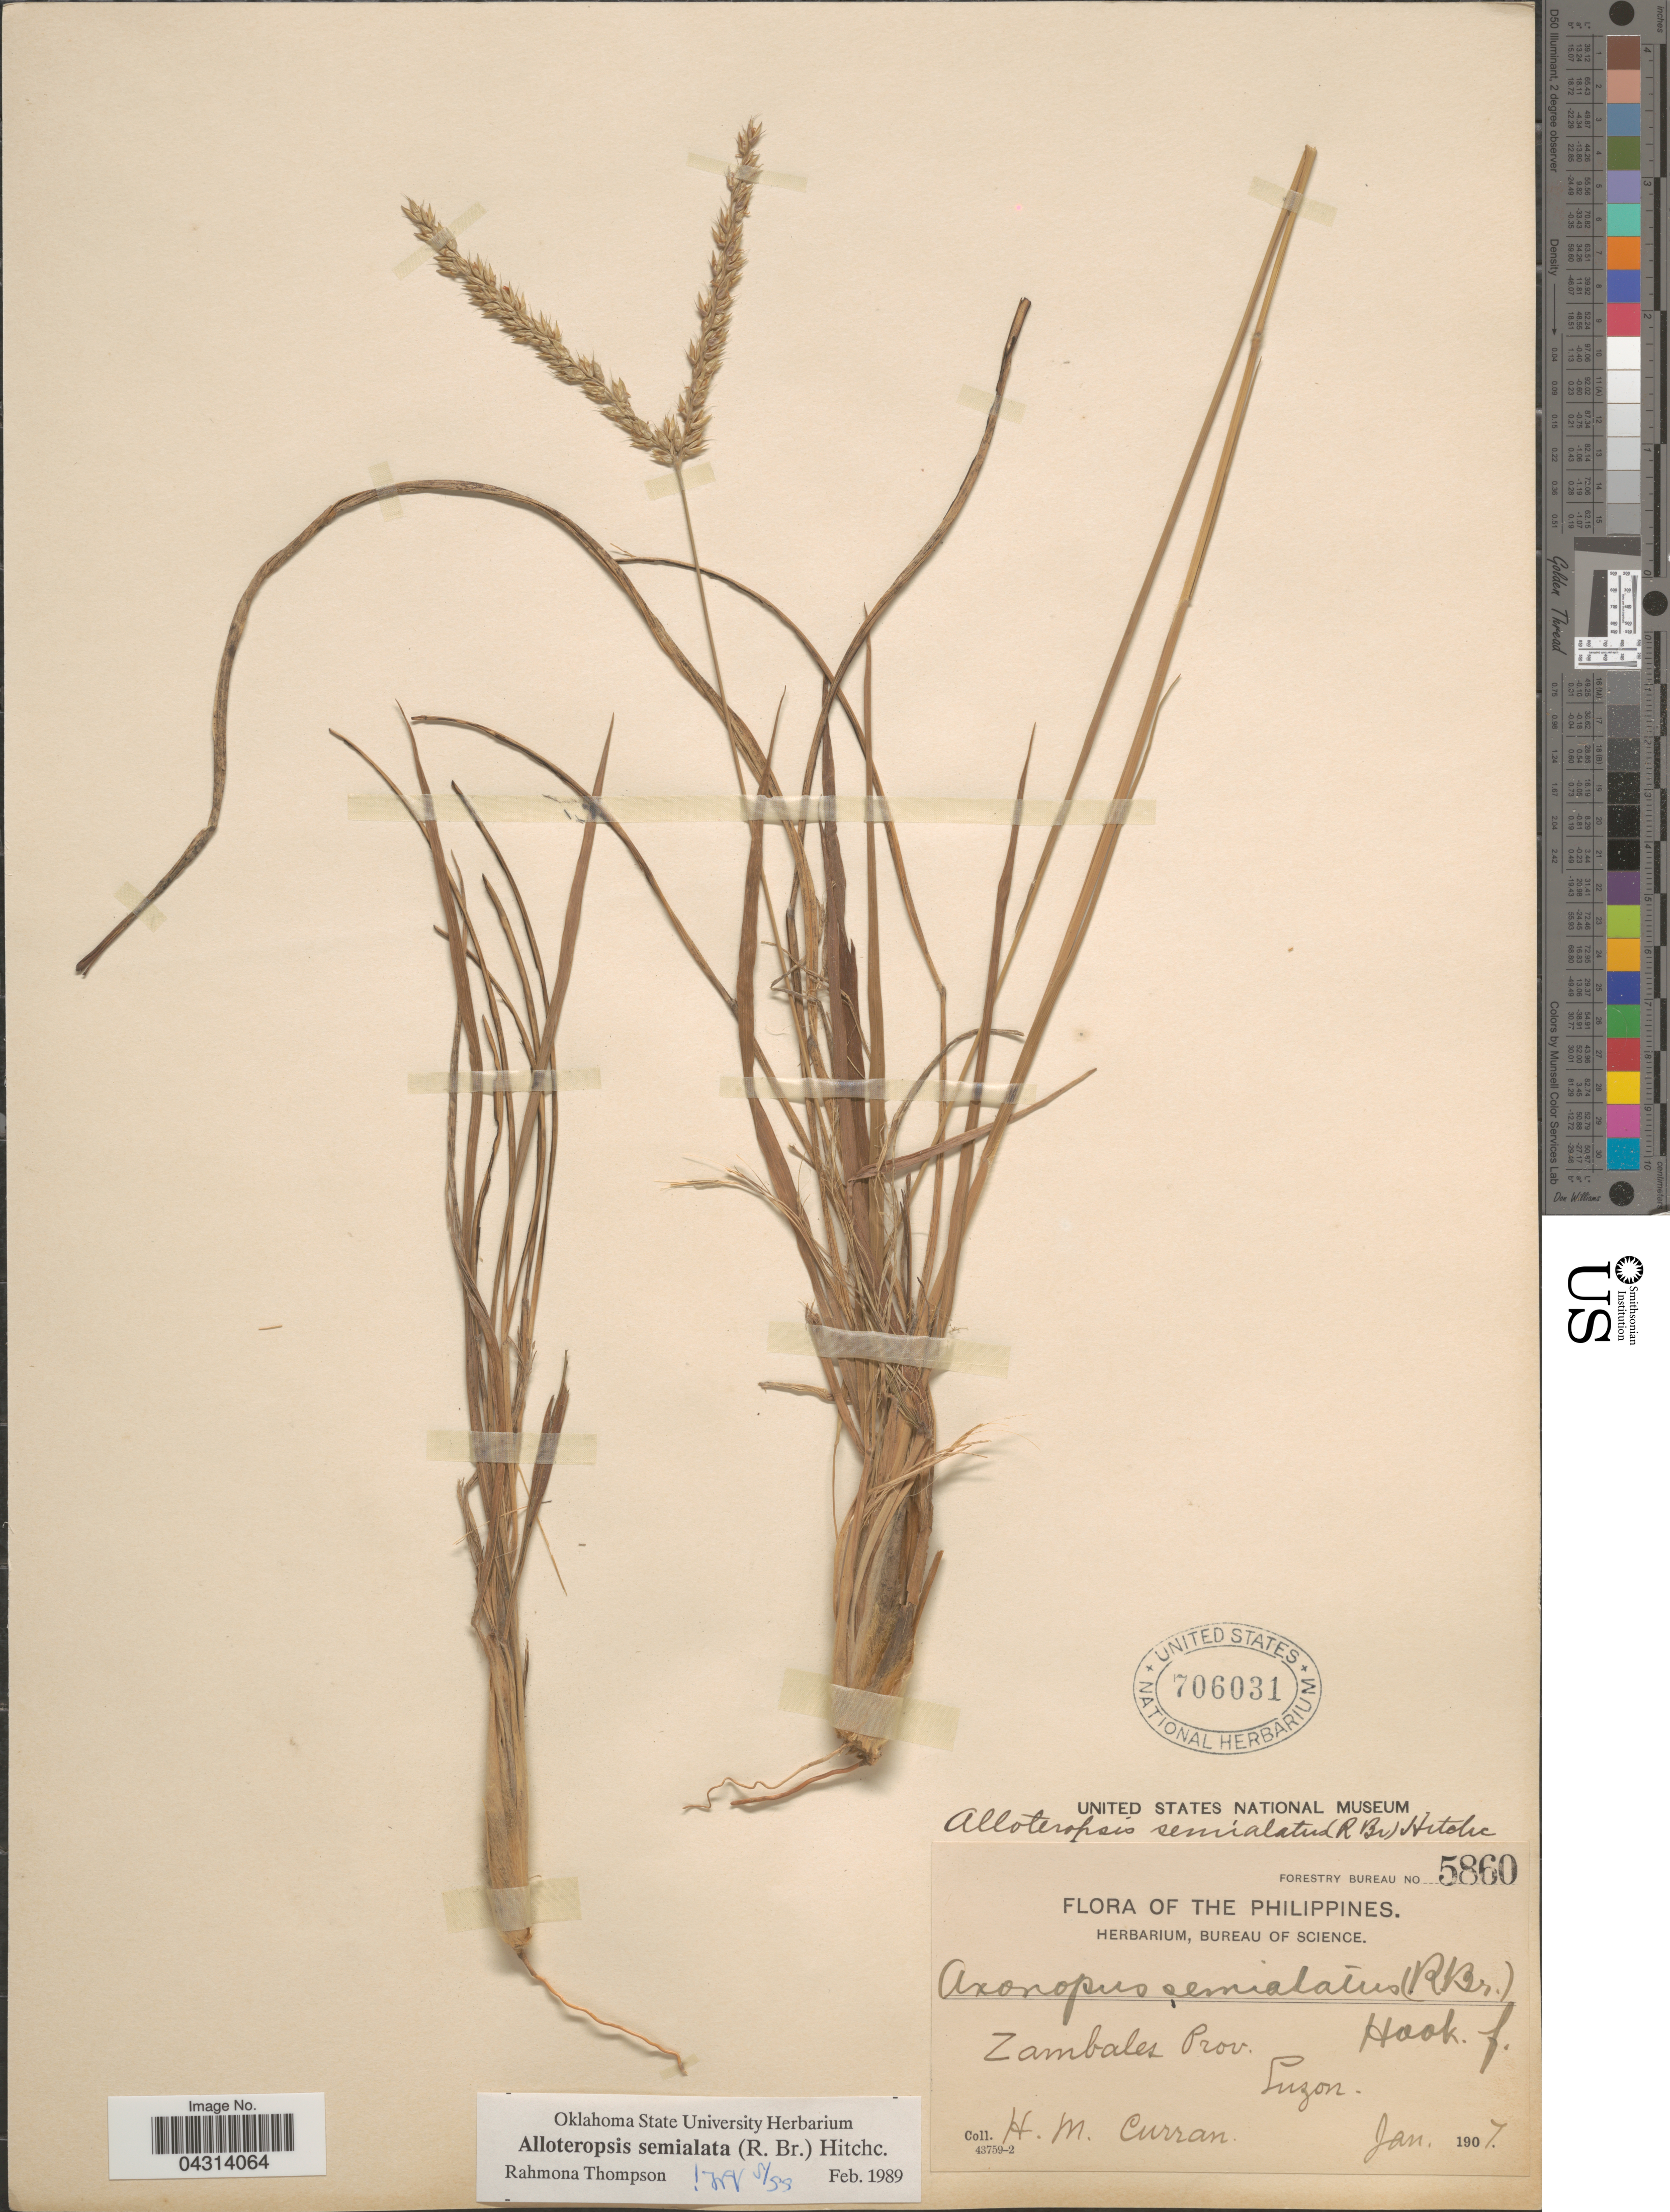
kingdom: Plantae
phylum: Tracheophyta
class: Liliopsida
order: Poales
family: Poaceae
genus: Alloteropsis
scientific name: Alloteropsis semialata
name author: (R. Br.) Hitchc.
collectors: H. M. Curran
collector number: Forestry Bureau 5860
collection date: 1907-01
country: Philippines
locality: Zambales Prov., Luzon.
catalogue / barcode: US 706031